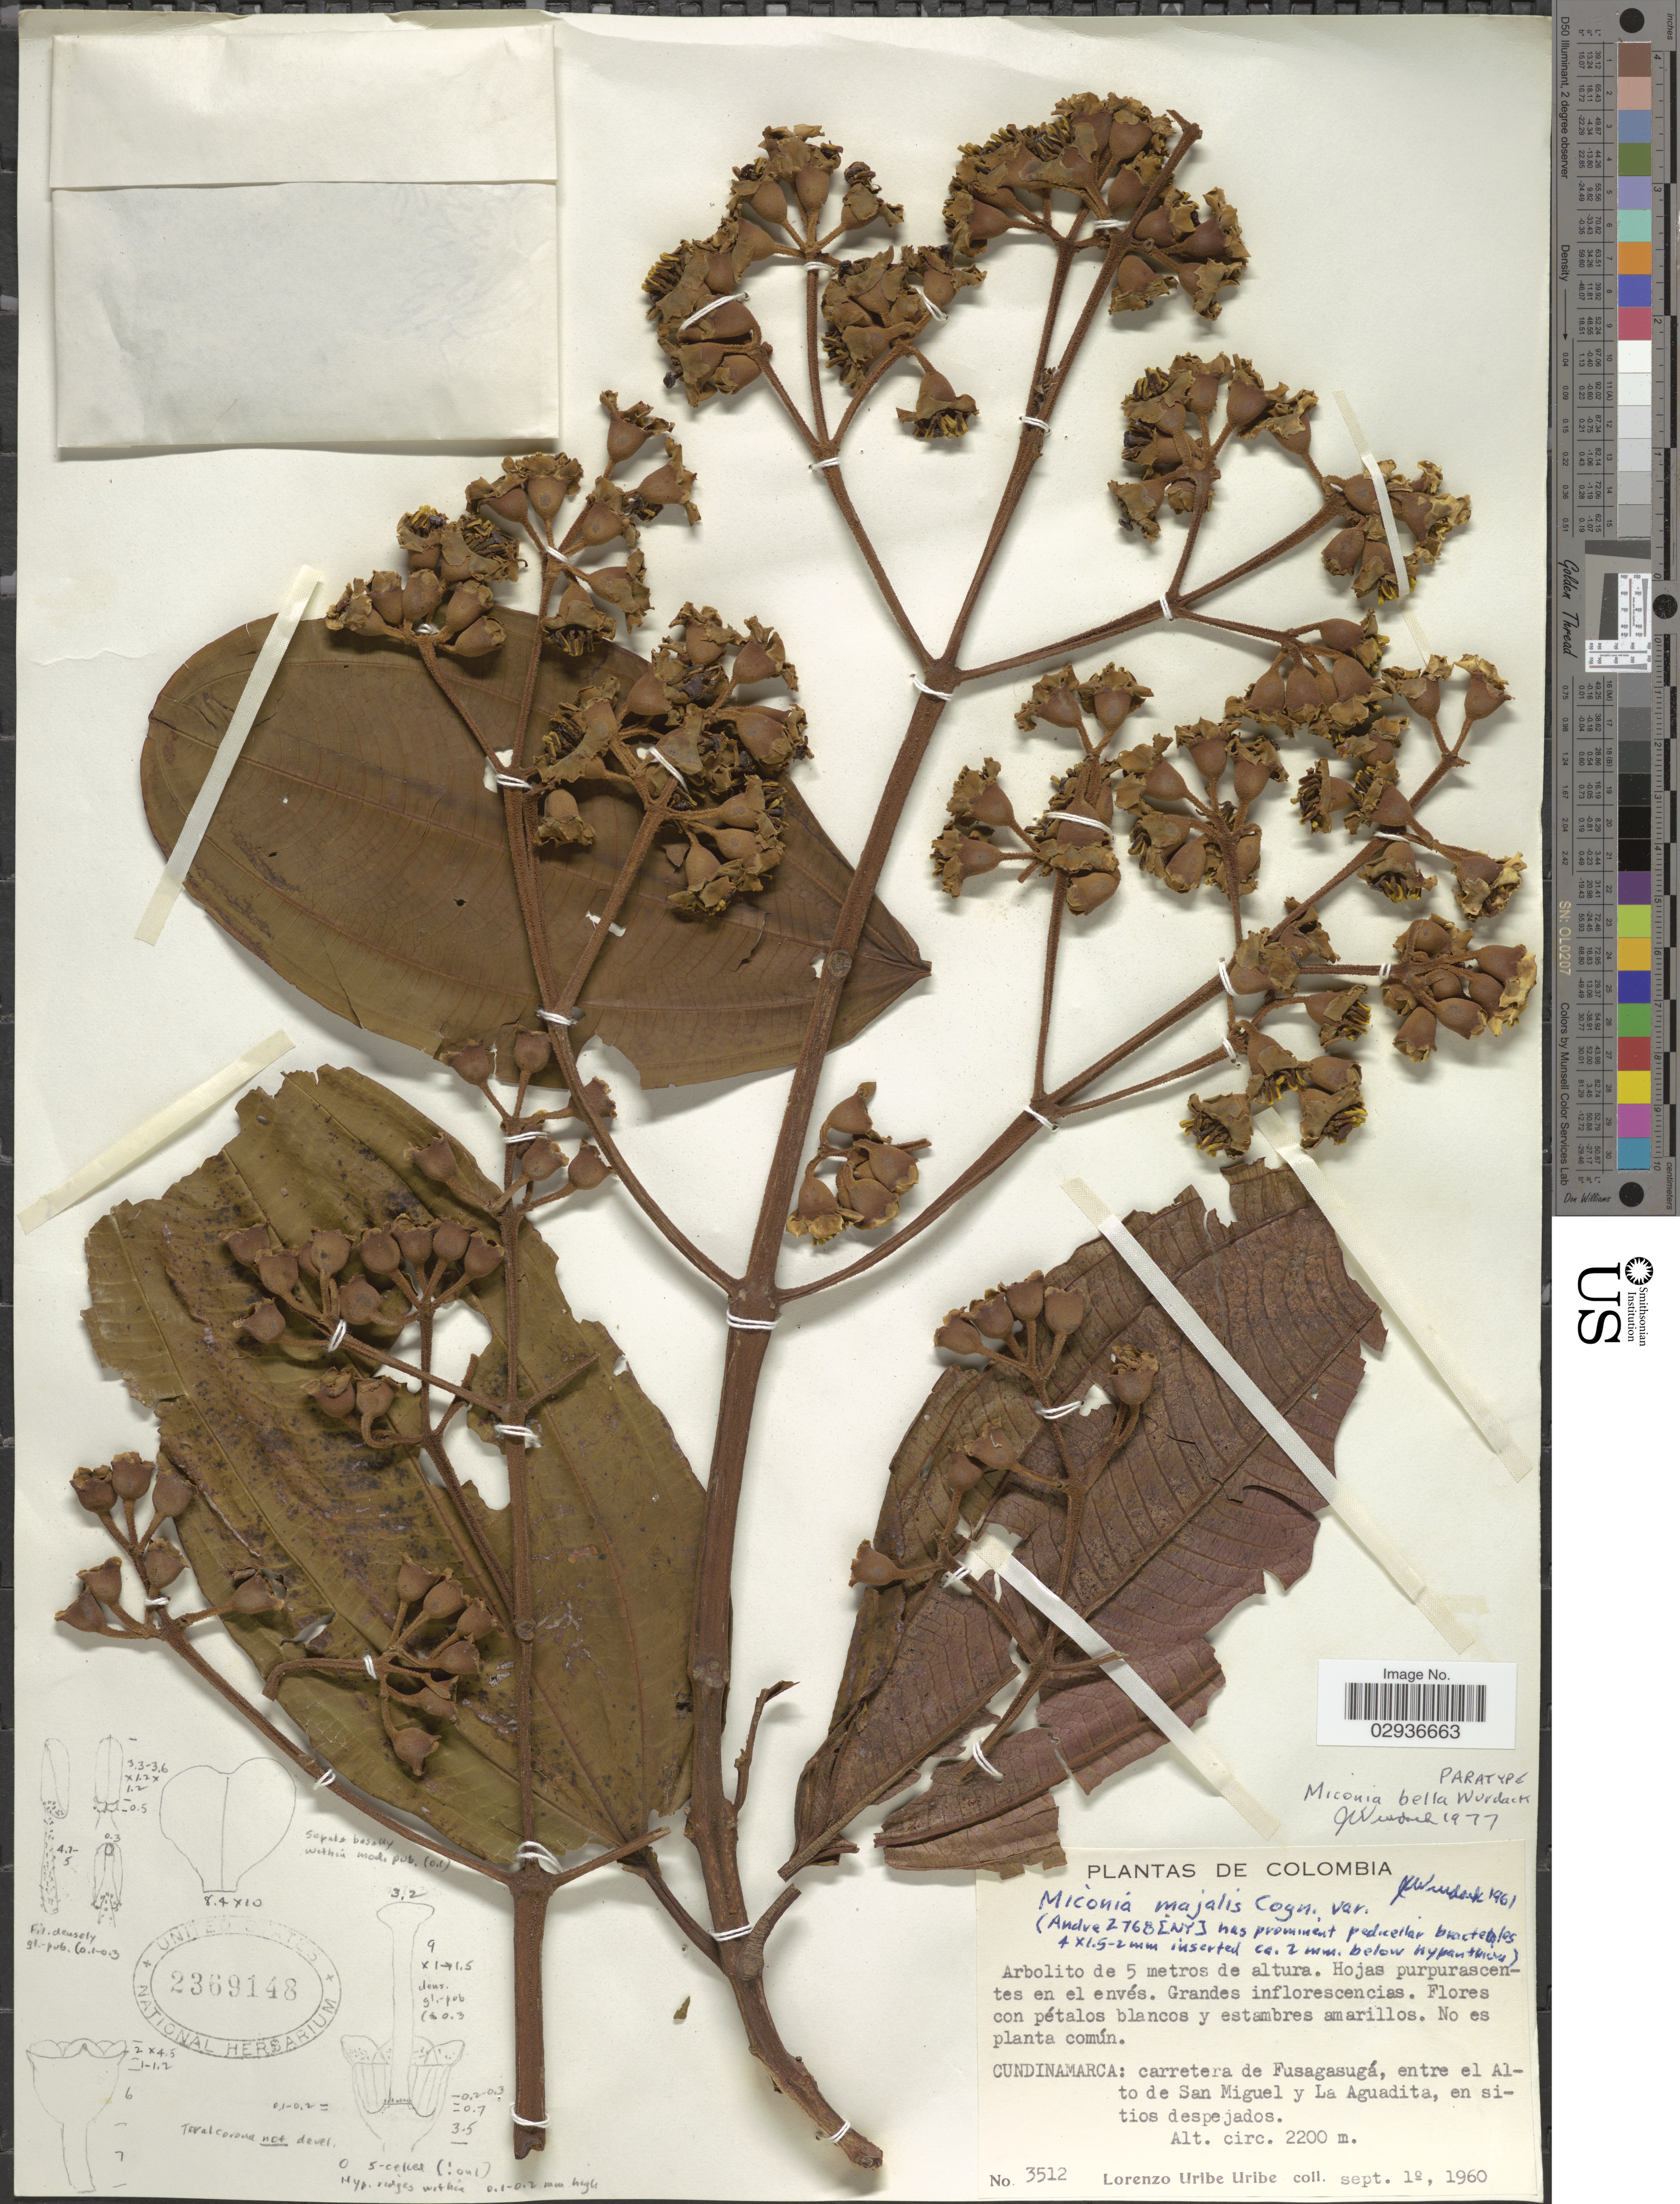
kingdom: Plantae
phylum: Tracheophyta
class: Magnoliopsida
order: Myrtales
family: Melastomataceae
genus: Miconia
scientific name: Miconia bella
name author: Wurdack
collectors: L. Uribe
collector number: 3512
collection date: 1960-09-10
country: Colombia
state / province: Cundinamarca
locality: Carretera de Fusagasugá, entre el Alto de San Miguel y La Aguadita, en sitios despejados.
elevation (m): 2200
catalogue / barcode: US 2369148